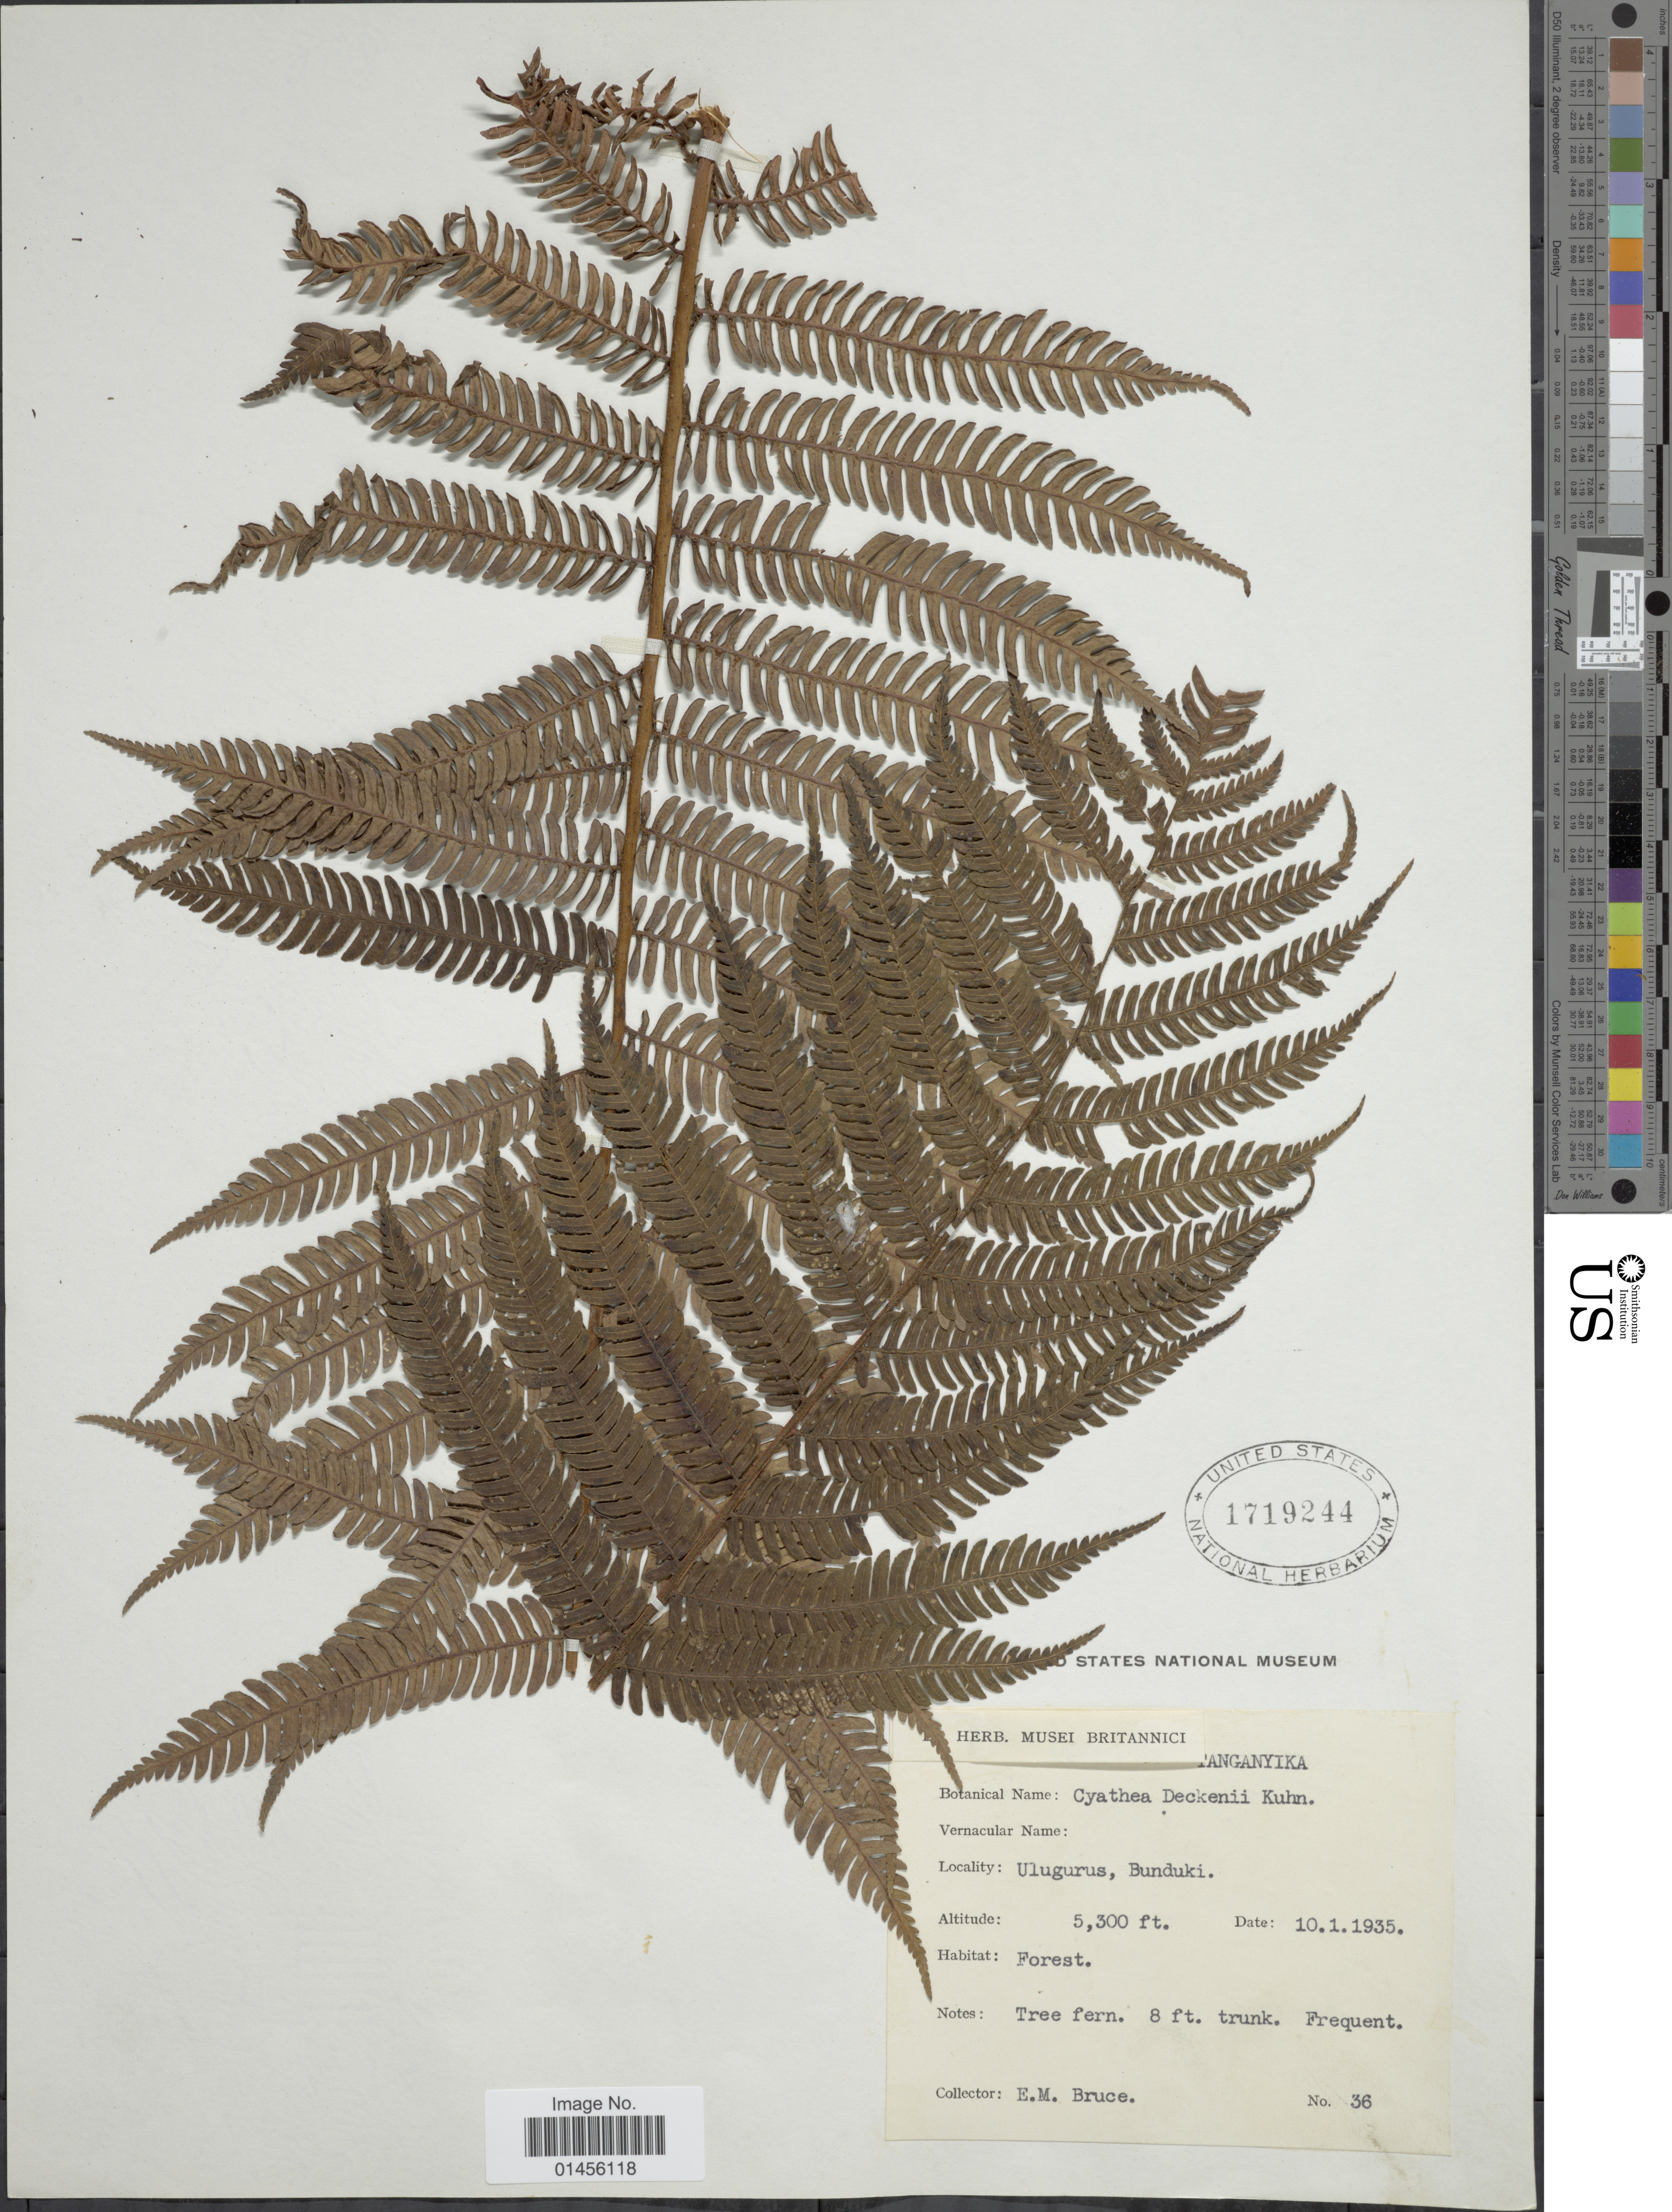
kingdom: Plantae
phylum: Tracheophyta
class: Polypodiopsida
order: Cyatheales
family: Cyatheaceae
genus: Alsophila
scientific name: Alsophila manniana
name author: (Hook.) R.M. Tryon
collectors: E. Bruce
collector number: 36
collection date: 1935-01-10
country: Tanzania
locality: Tanganyika, Ulugrus, Bunduki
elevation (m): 1615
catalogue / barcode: US 1719244